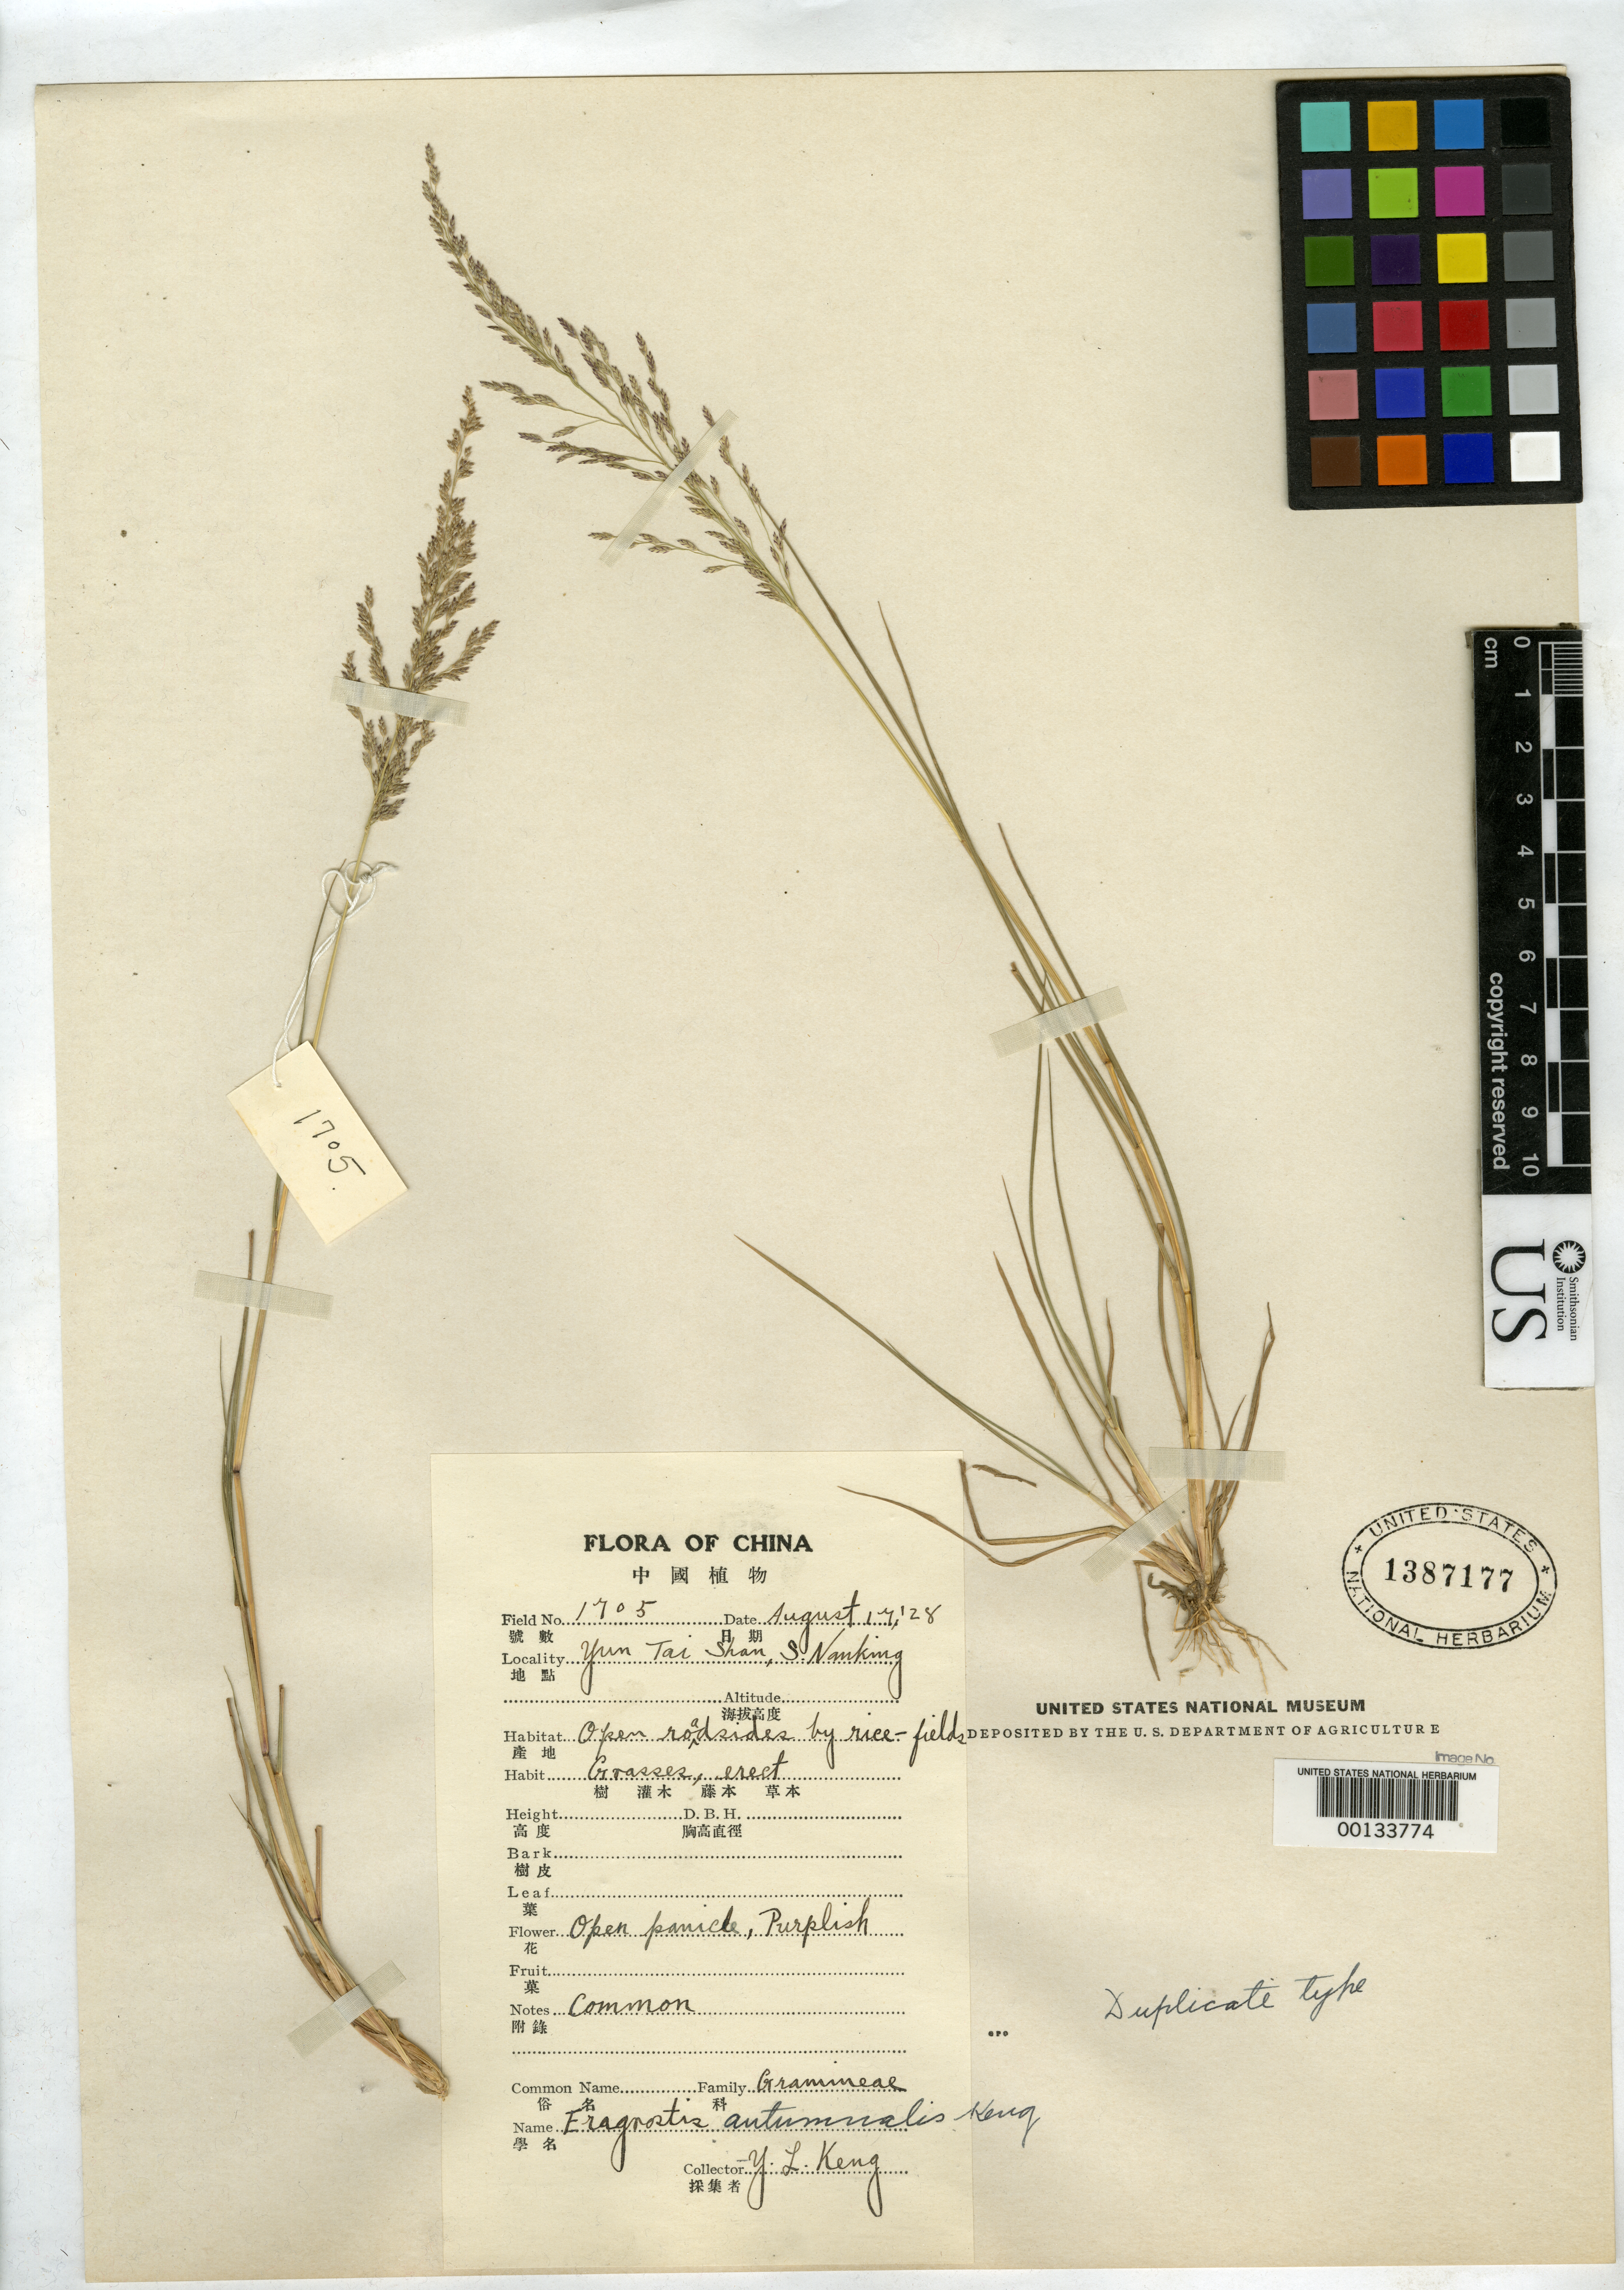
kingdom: Plantae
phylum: Tracheophyta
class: Liliopsida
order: Poales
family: Poaceae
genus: Eragrostis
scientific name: Eragrostis autumnalis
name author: Keng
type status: Isotype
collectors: Y. L. Keng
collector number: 1705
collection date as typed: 17 Aug 1928 to 18 Aug 1928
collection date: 1928-08-17/1928-08-18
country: China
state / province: Jiangsu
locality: Yun Tai Shan.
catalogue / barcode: US 1387177